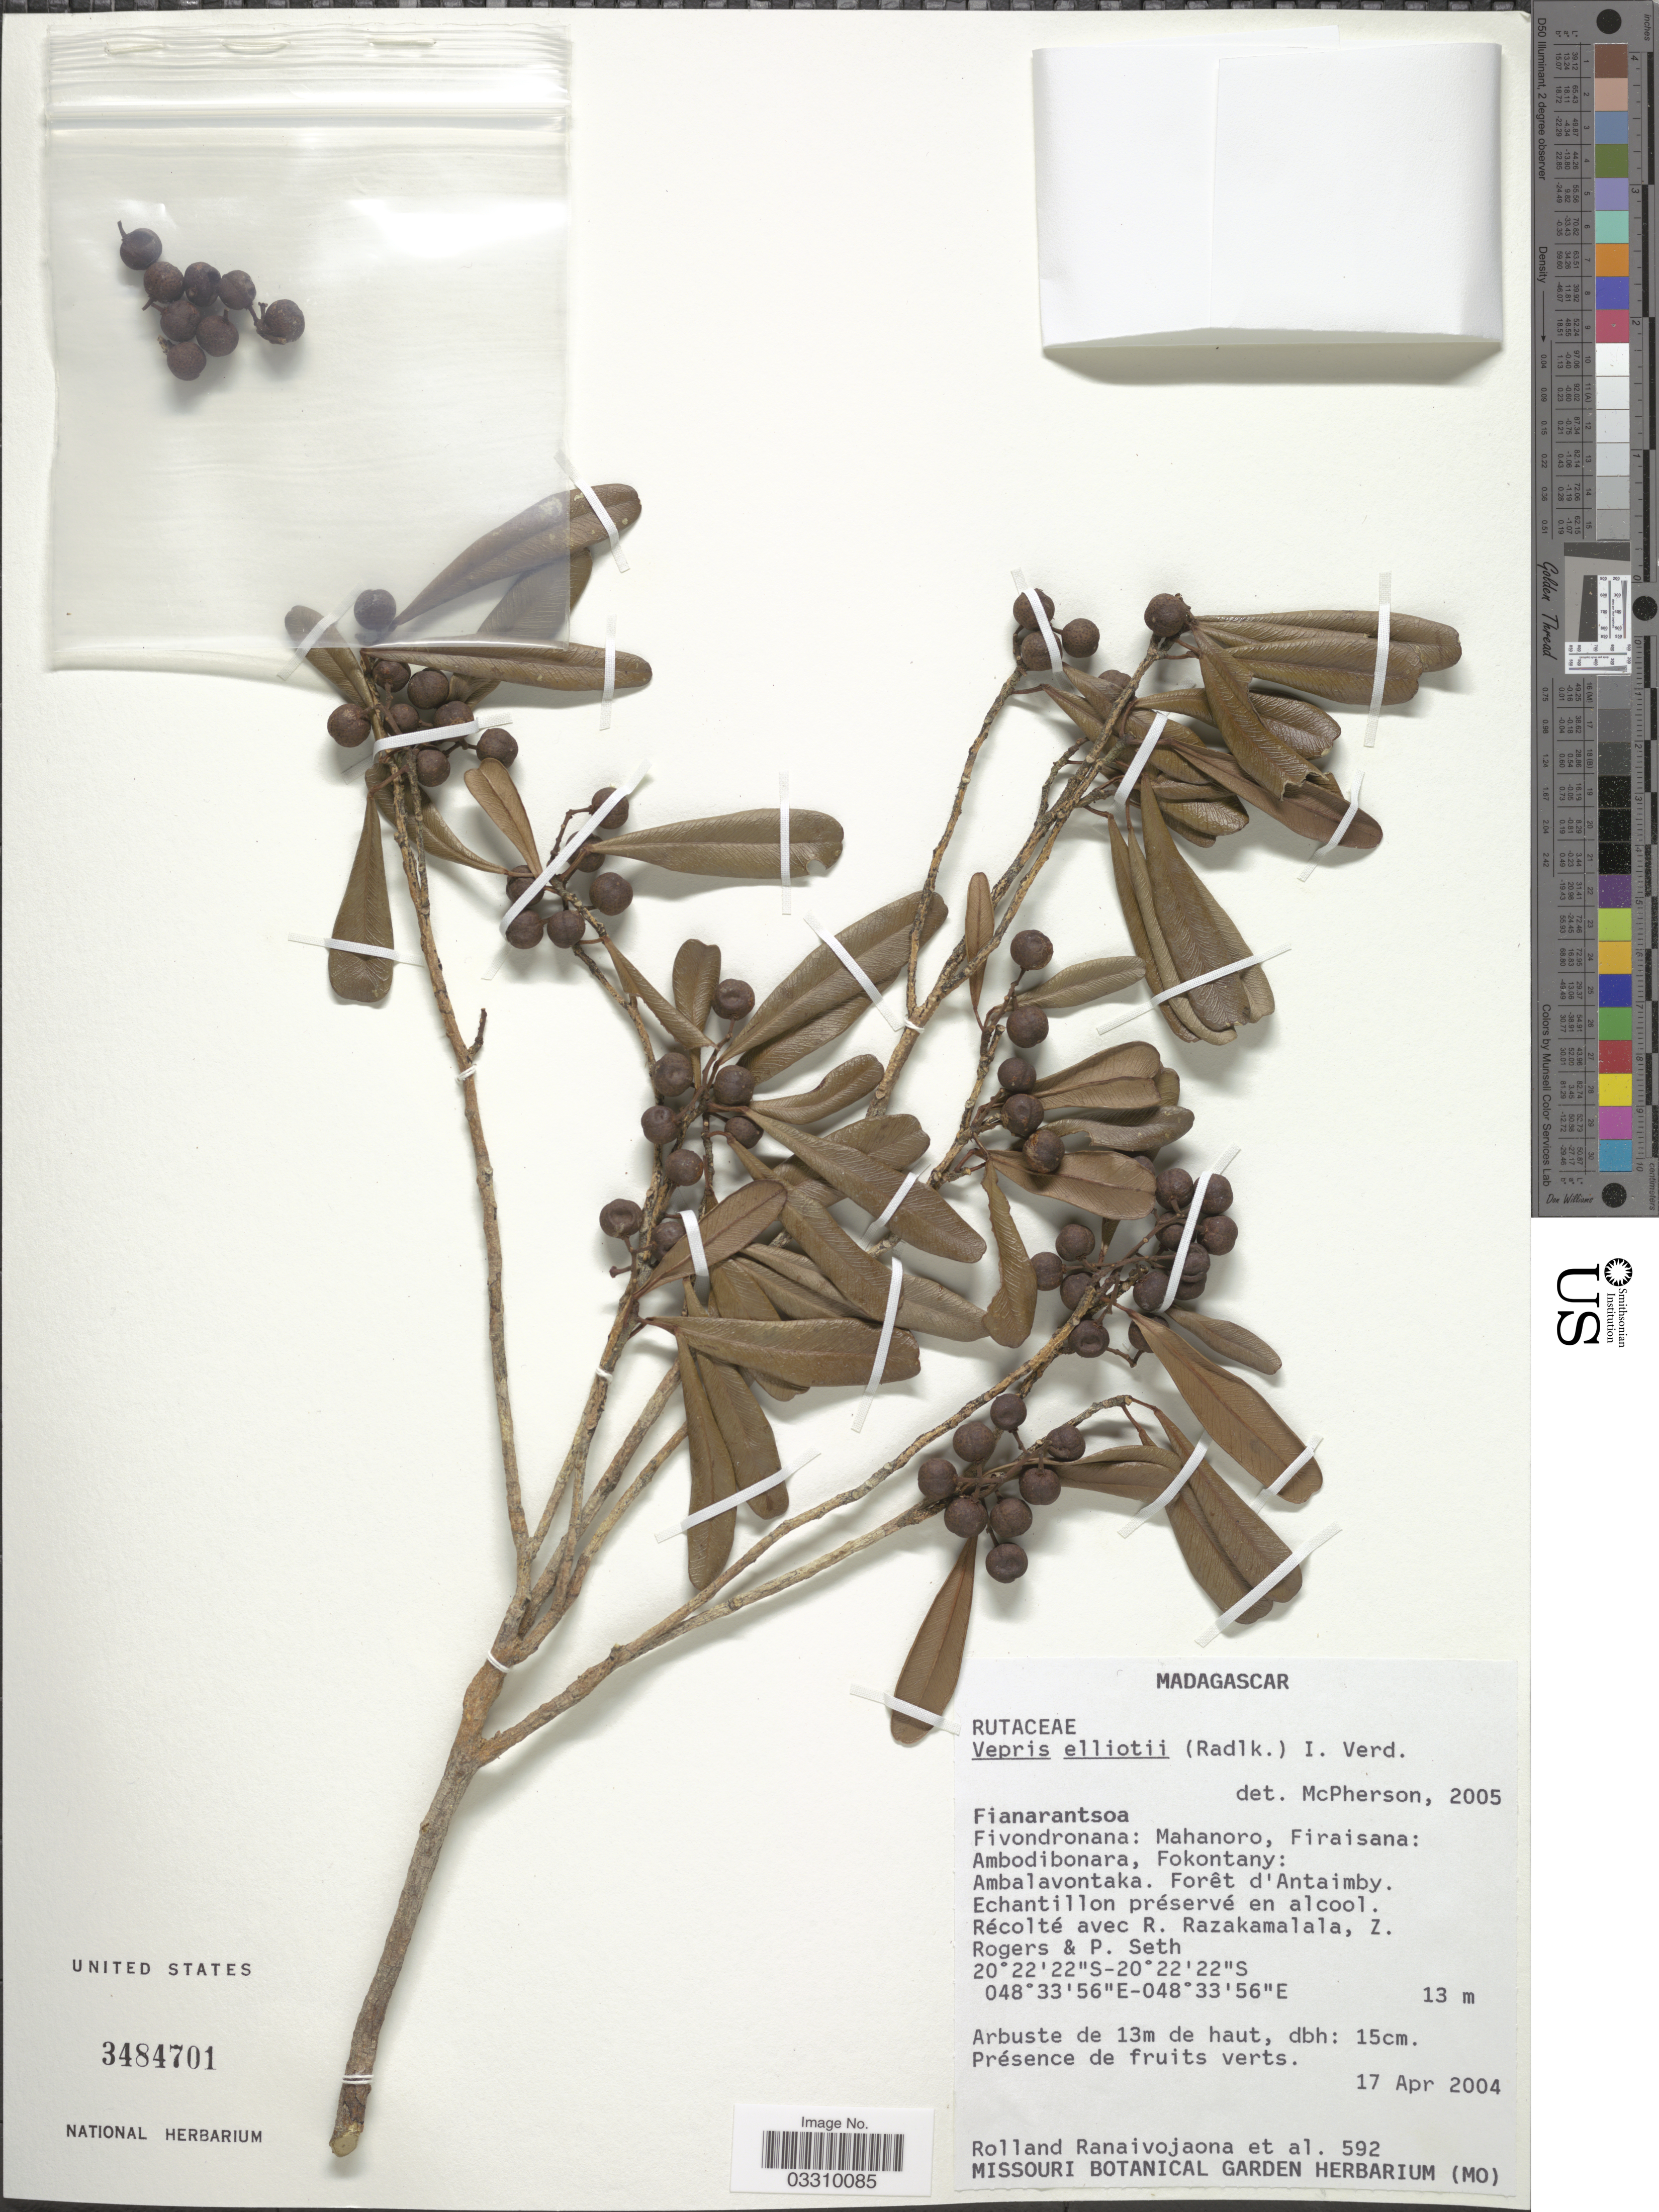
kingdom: Plantae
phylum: Tracheophyta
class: Magnoliopsida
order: Sapindales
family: Rutaceae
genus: Vepris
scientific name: Vepris elliotii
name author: (Radlk.) I. Verd.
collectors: R. Ranaivojaona, R. Razakamalala, Z. S. Rogers & P. Seth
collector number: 592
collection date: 2004-04-17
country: Madagascar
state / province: Atsinanana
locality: Fivondronana: Mahanoro, Firaisana: Ambodibonara, Fokontany: Ambalavontaka. Forêt d'Antaimby.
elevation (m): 13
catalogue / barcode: US 3484701